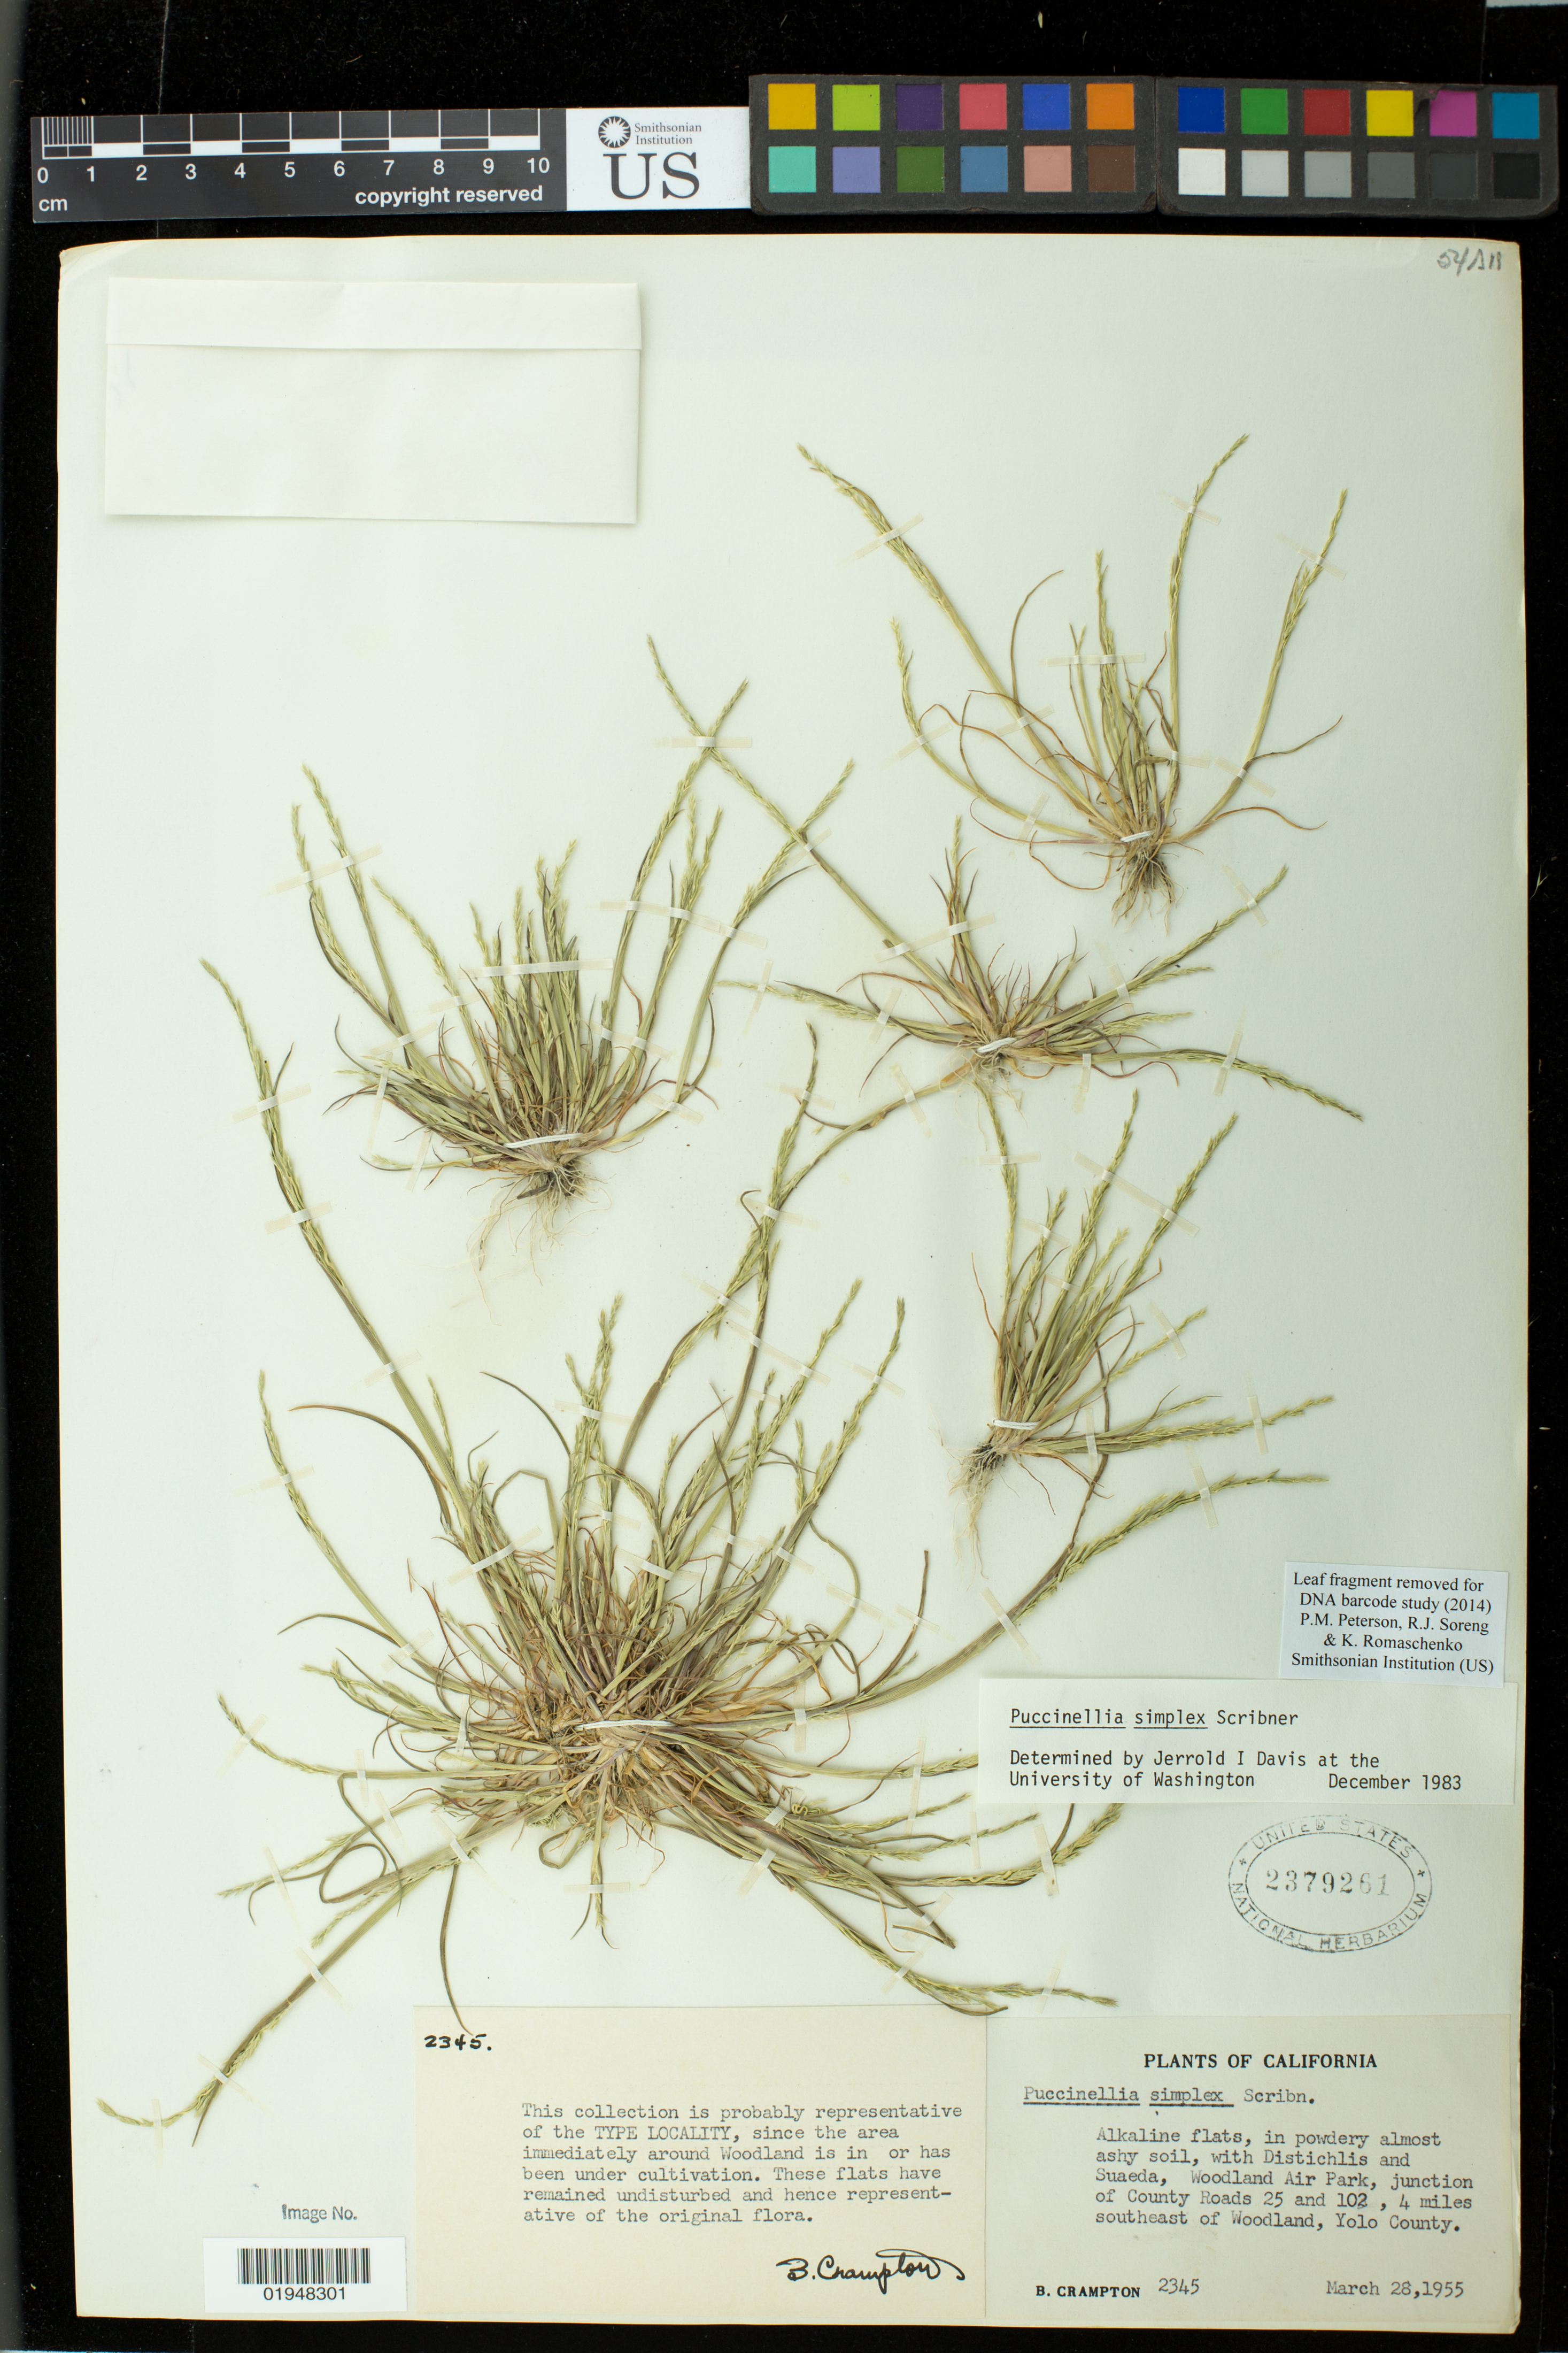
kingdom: Plantae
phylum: Tracheophyta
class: Liliopsida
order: Poales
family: Poaceae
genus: Puccinellia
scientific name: Puccinellia simplex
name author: Scribn.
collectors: B. Crampton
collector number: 2345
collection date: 1955-03-28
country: United States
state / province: California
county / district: Yolo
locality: Woodland Air Park, junction of County Roads 25 and 102, 4 miles southeast of Woodland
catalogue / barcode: US 2379261